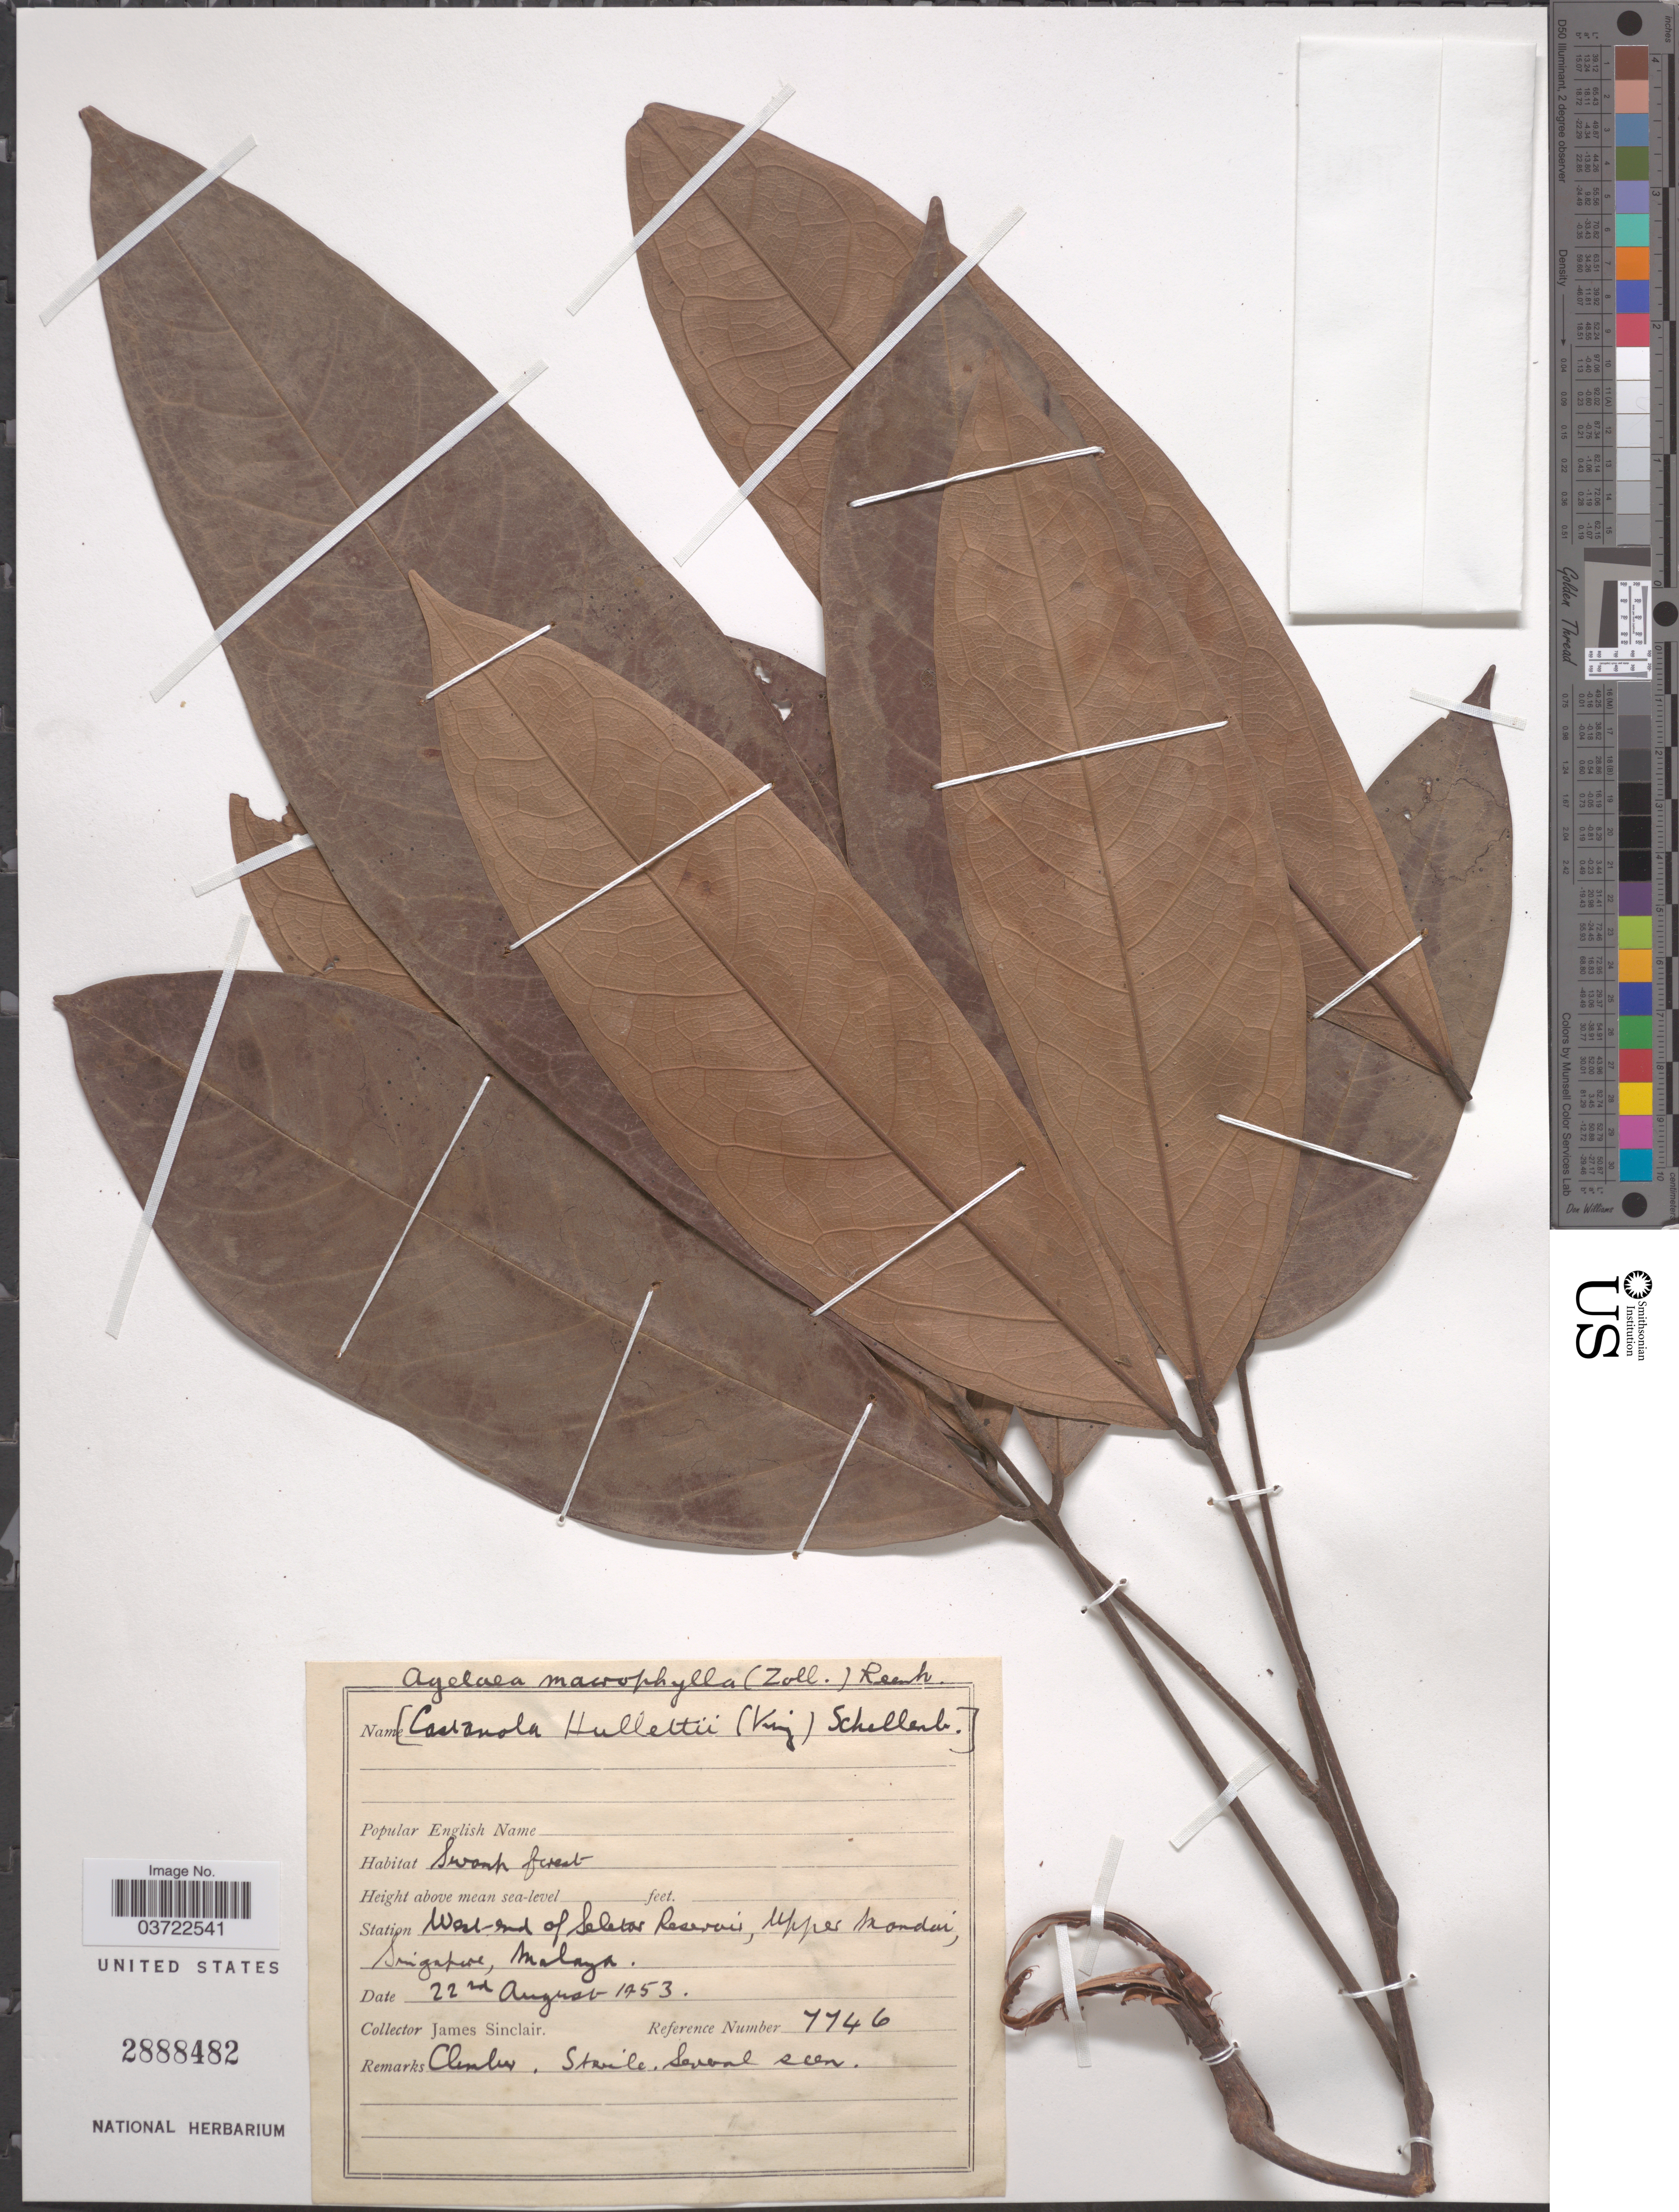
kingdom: Plantae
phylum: Tracheophyta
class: Magnoliopsida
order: Oxalidales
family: Connaraceae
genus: Agelaea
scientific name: Agelaea macrophylla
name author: (Zoll.) Leenh.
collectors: J. Sinclair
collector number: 7746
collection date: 1953-08-22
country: Singapore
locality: Station West end of Seletas Reservoir, Upper Mandai, Malaya.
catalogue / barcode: US 2888482